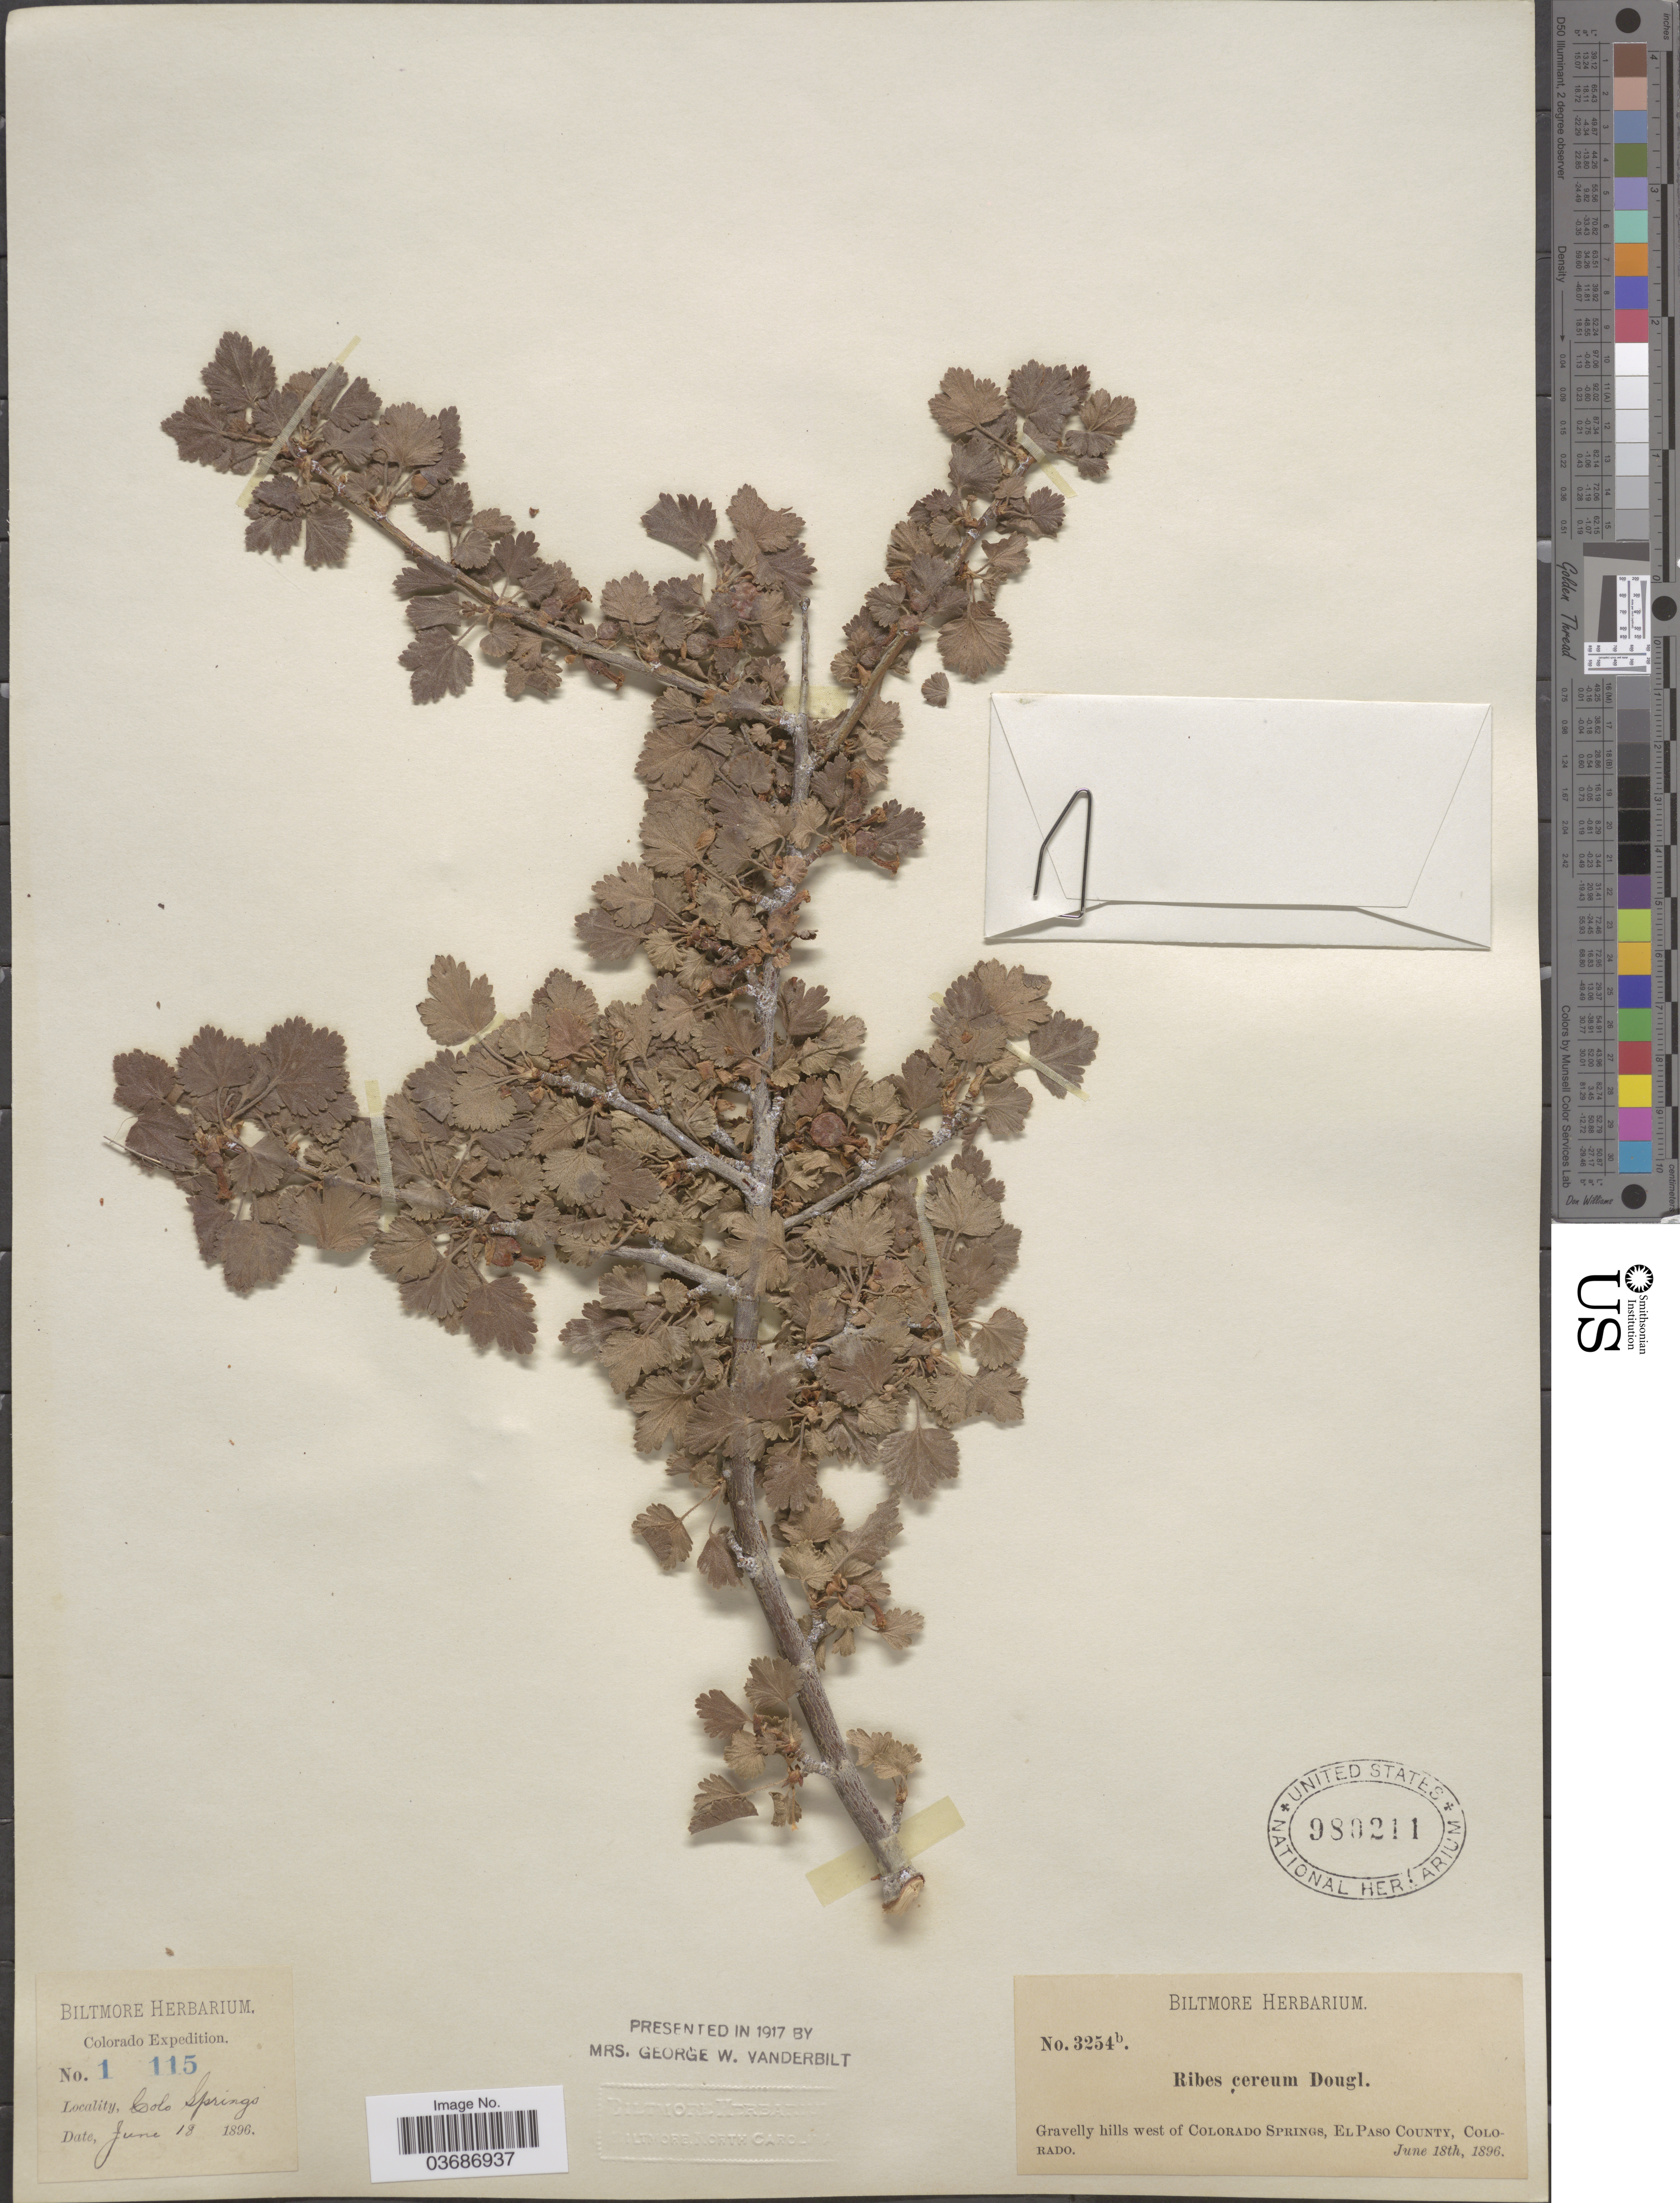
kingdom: Plantae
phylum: Tracheophyta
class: Magnoliopsida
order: Saxifragales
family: Grossulariaceae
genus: Ribes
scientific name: Ribes cereum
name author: Douglas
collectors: ex herb. Biltmore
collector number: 1115/3254b?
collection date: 1896-06-18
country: United States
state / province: Colorado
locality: Colorado Expedition. Colo Springs. Gravelly hills west of Colorado Springs, El Paso County.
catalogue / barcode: US 980211